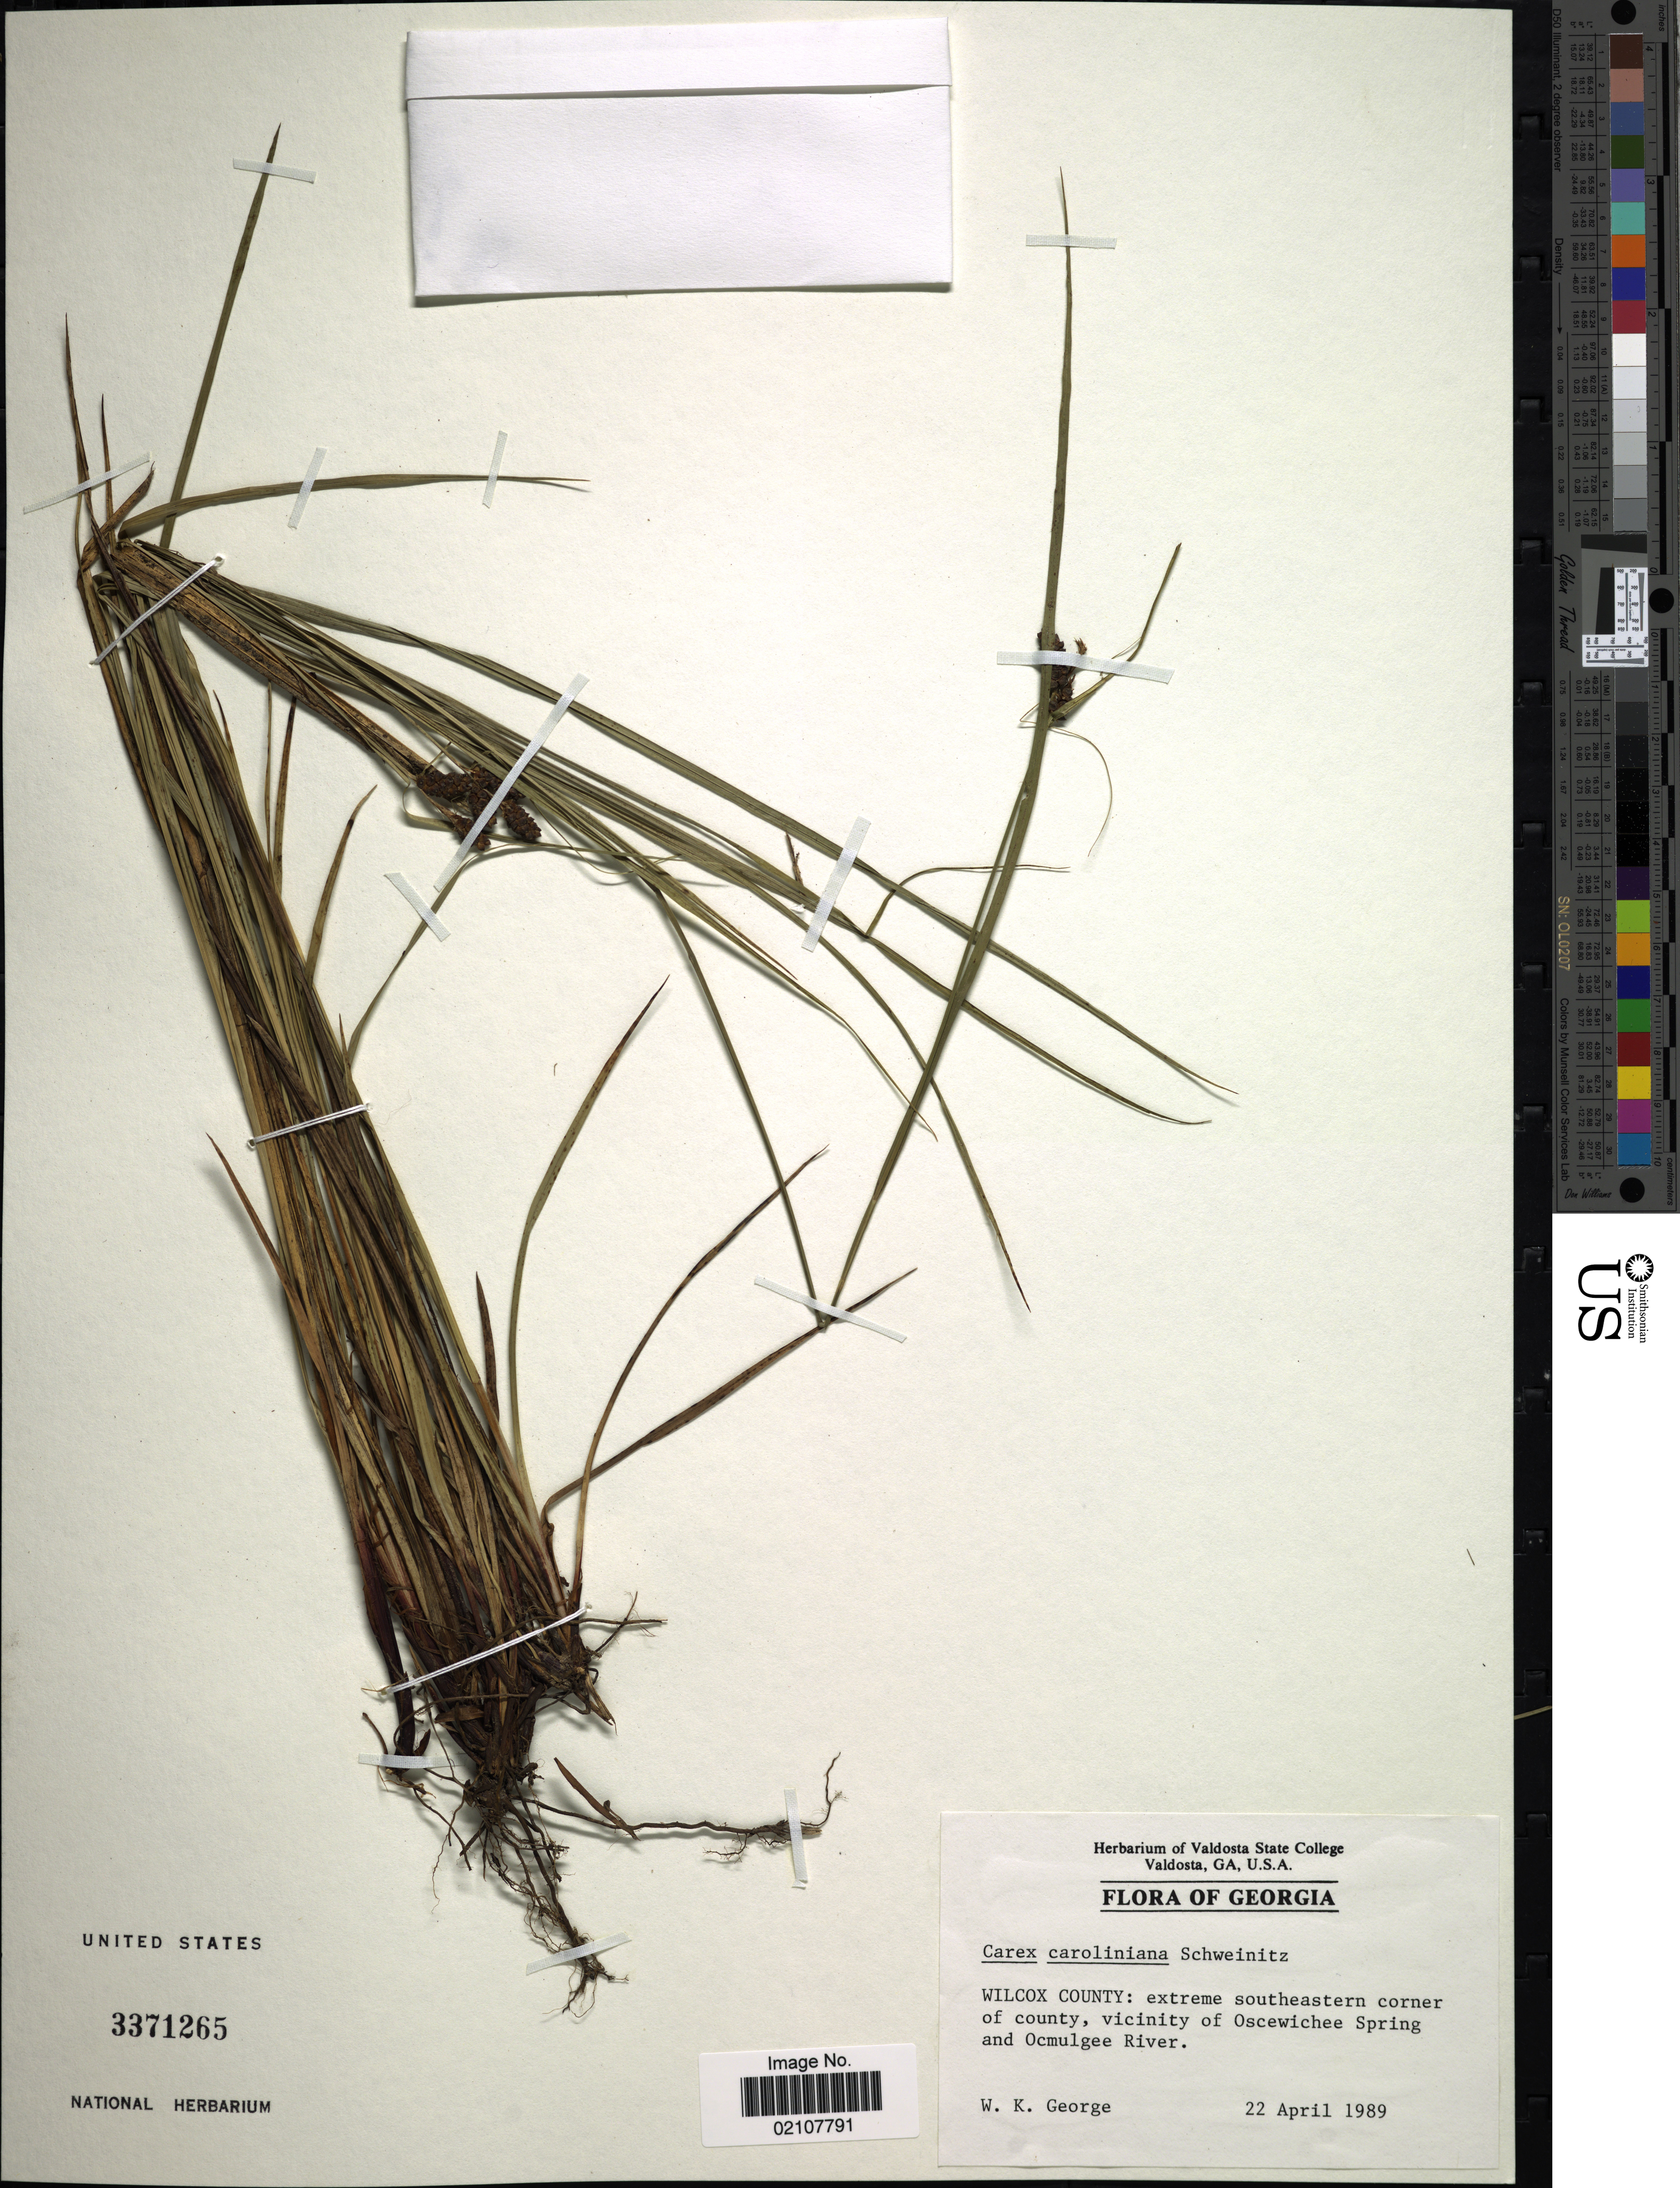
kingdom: Plantae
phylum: Tracheophyta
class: Liliopsida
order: Poales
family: Cyperaceae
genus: Carex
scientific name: Carex caroliniana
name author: Schwein.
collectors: W. George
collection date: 1989-04-22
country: United States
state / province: Georgia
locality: Wilcox County: extreme southeastern corner of county, vicinity of Oscewichee Spring and Ocmulgee River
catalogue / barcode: US 3371265